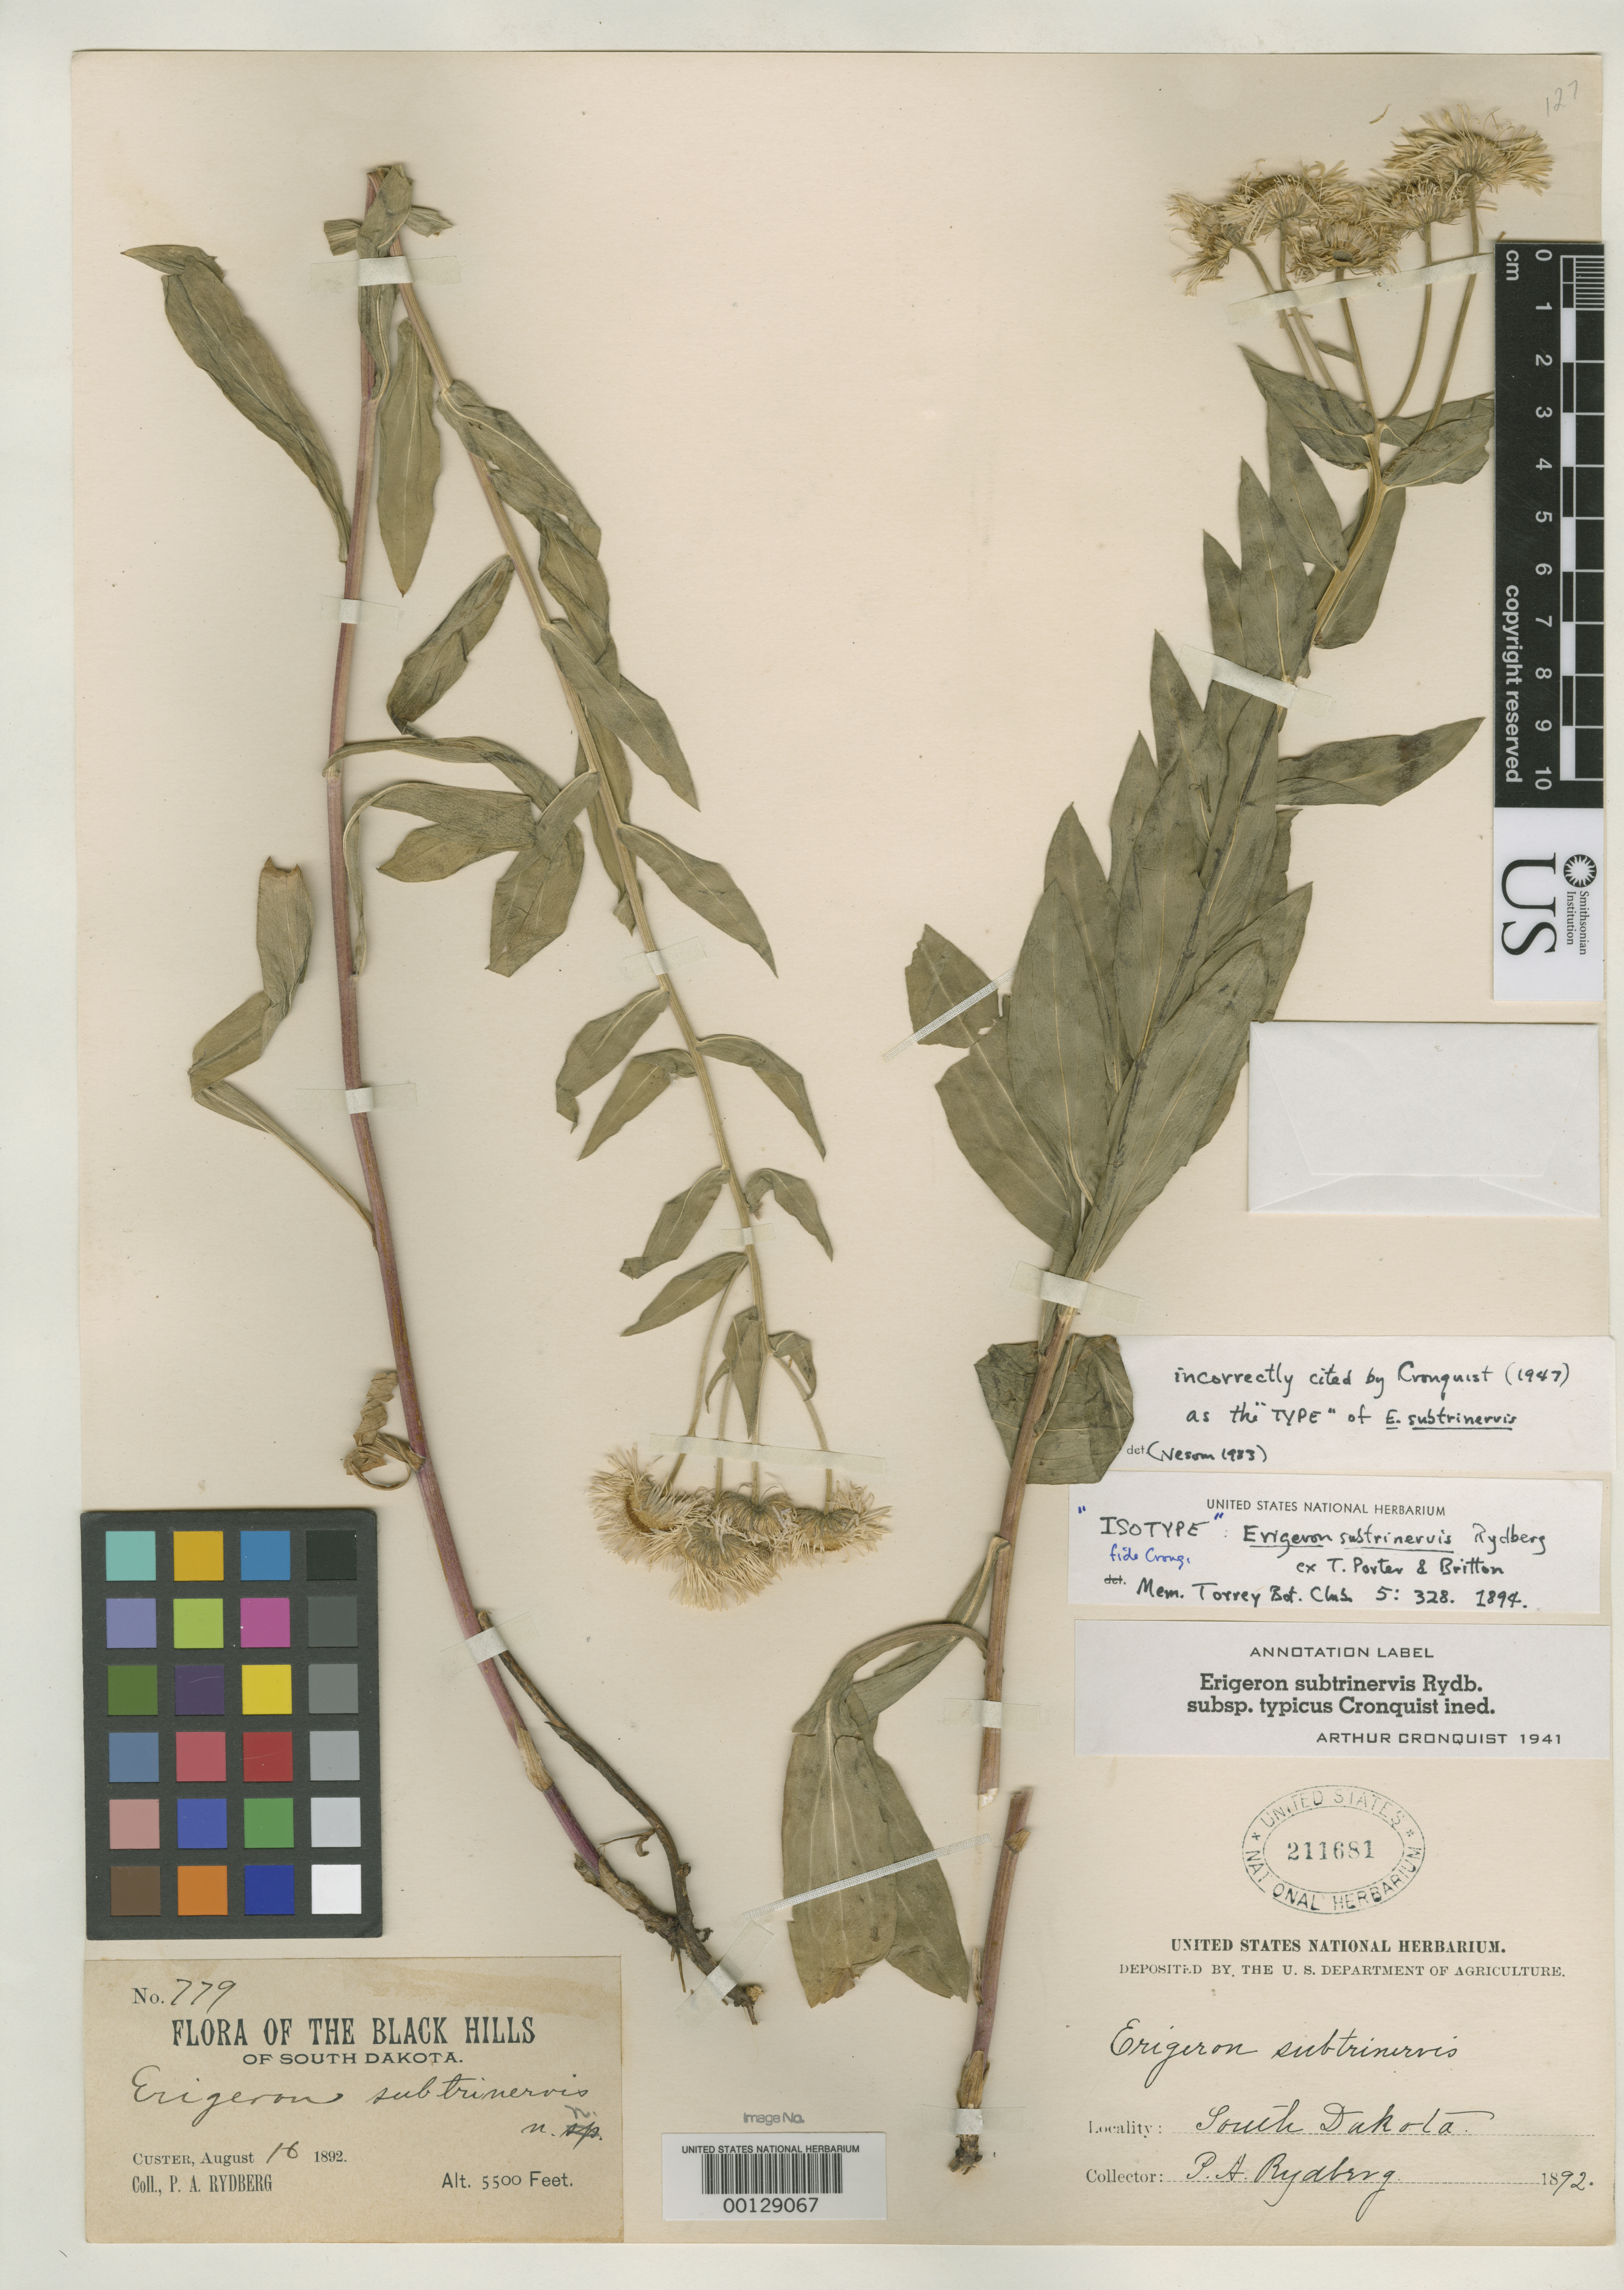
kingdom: Plantae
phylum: Tracheophyta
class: Magnoliopsida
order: Asterales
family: Asteraceae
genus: Erigeron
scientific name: Erigeron subtrinervis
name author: Rydb. ex Porter & Britton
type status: Isotype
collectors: P. A. Rydberg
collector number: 779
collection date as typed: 16 Aug 1892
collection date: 1892-08-16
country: United States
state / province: South Dakota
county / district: Custer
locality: Black Hills.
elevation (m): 1676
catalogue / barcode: US 211681